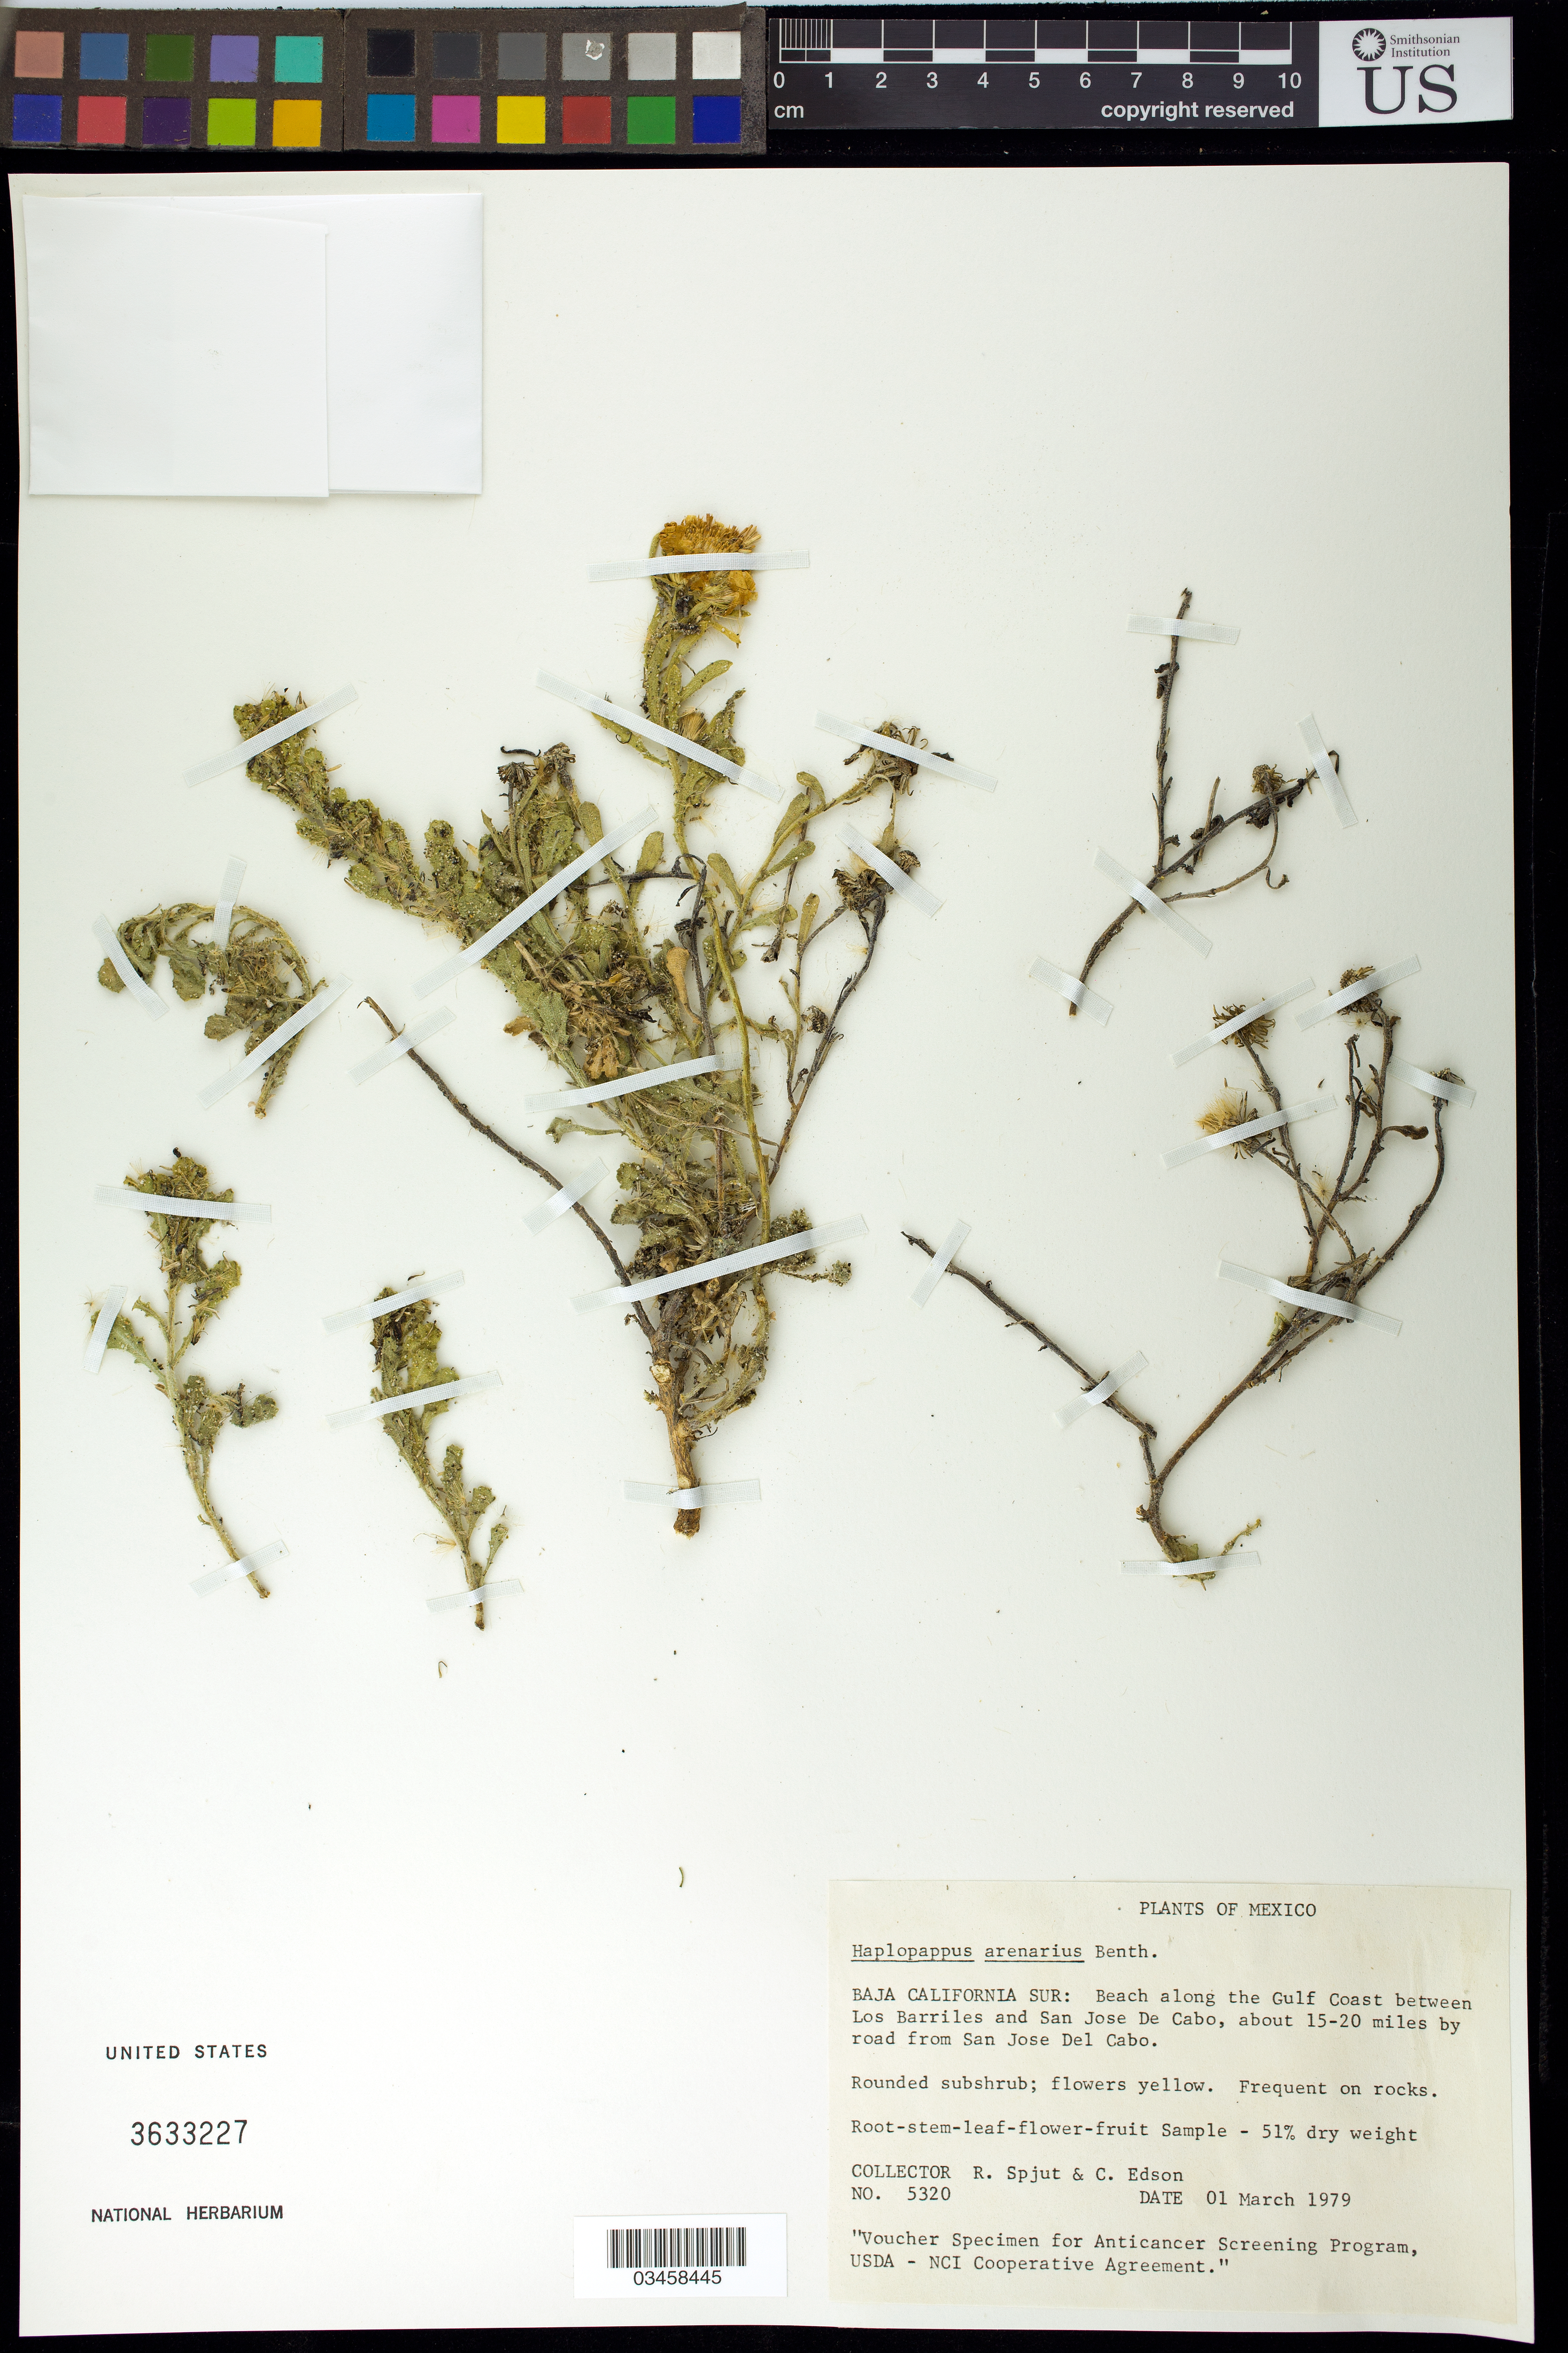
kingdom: Plantae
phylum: Tracheophyta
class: Magnoliopsida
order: Asterales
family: Asteraceae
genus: Haplopappus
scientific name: Haplopappus arenarius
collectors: R. Spjut & C. Edson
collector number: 5320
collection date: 1979-03-01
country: Mexico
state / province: Baja California Sur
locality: Along the Gulf Coast about 15-20 miles by road E of San Jose Del Cabo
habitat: Rocks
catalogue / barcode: US 3633227